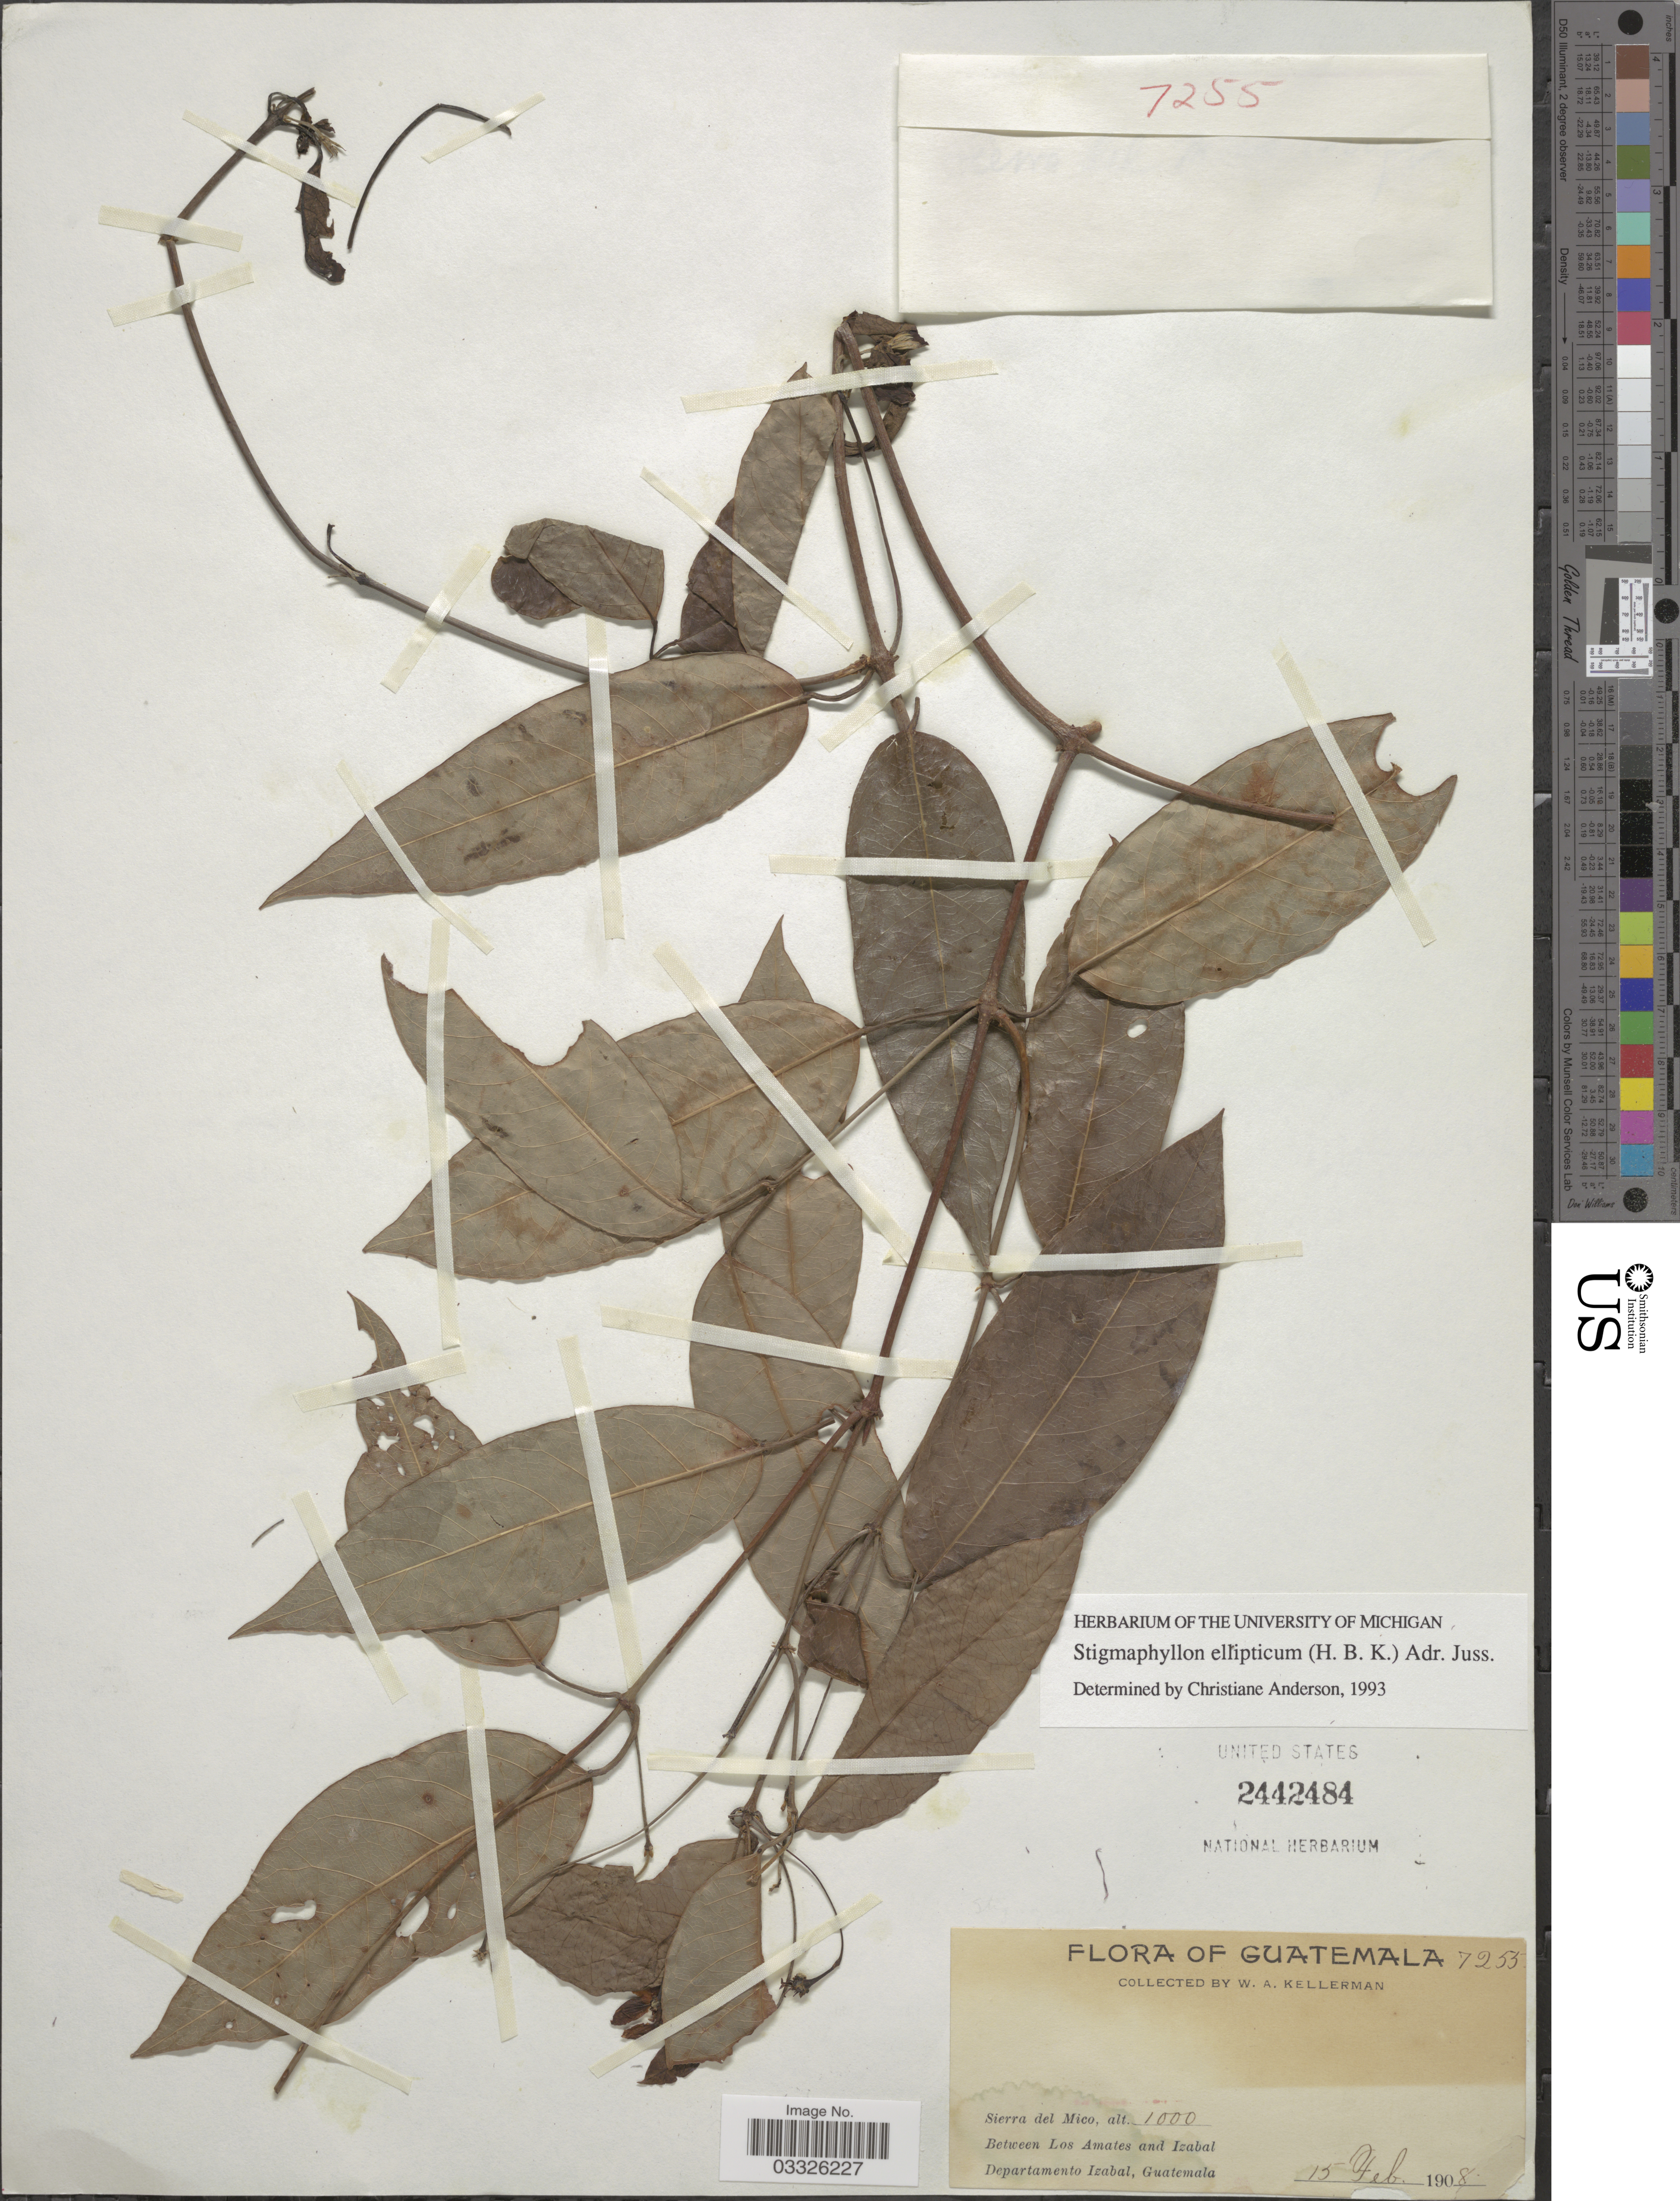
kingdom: Plantae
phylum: Tracheophyta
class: Magnoliopsida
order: Malpighiales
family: Malpighiaceae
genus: Stigmaphyllon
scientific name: Stigmaphyllon ellipticum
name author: (Kunth) A. Juss.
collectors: W. Kellerman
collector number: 7255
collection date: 1908-02-15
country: Guatemala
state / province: Izabal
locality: Sierra del Mico. Between Los Amates and Izabal. Departamento Izabal.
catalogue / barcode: US 2442484